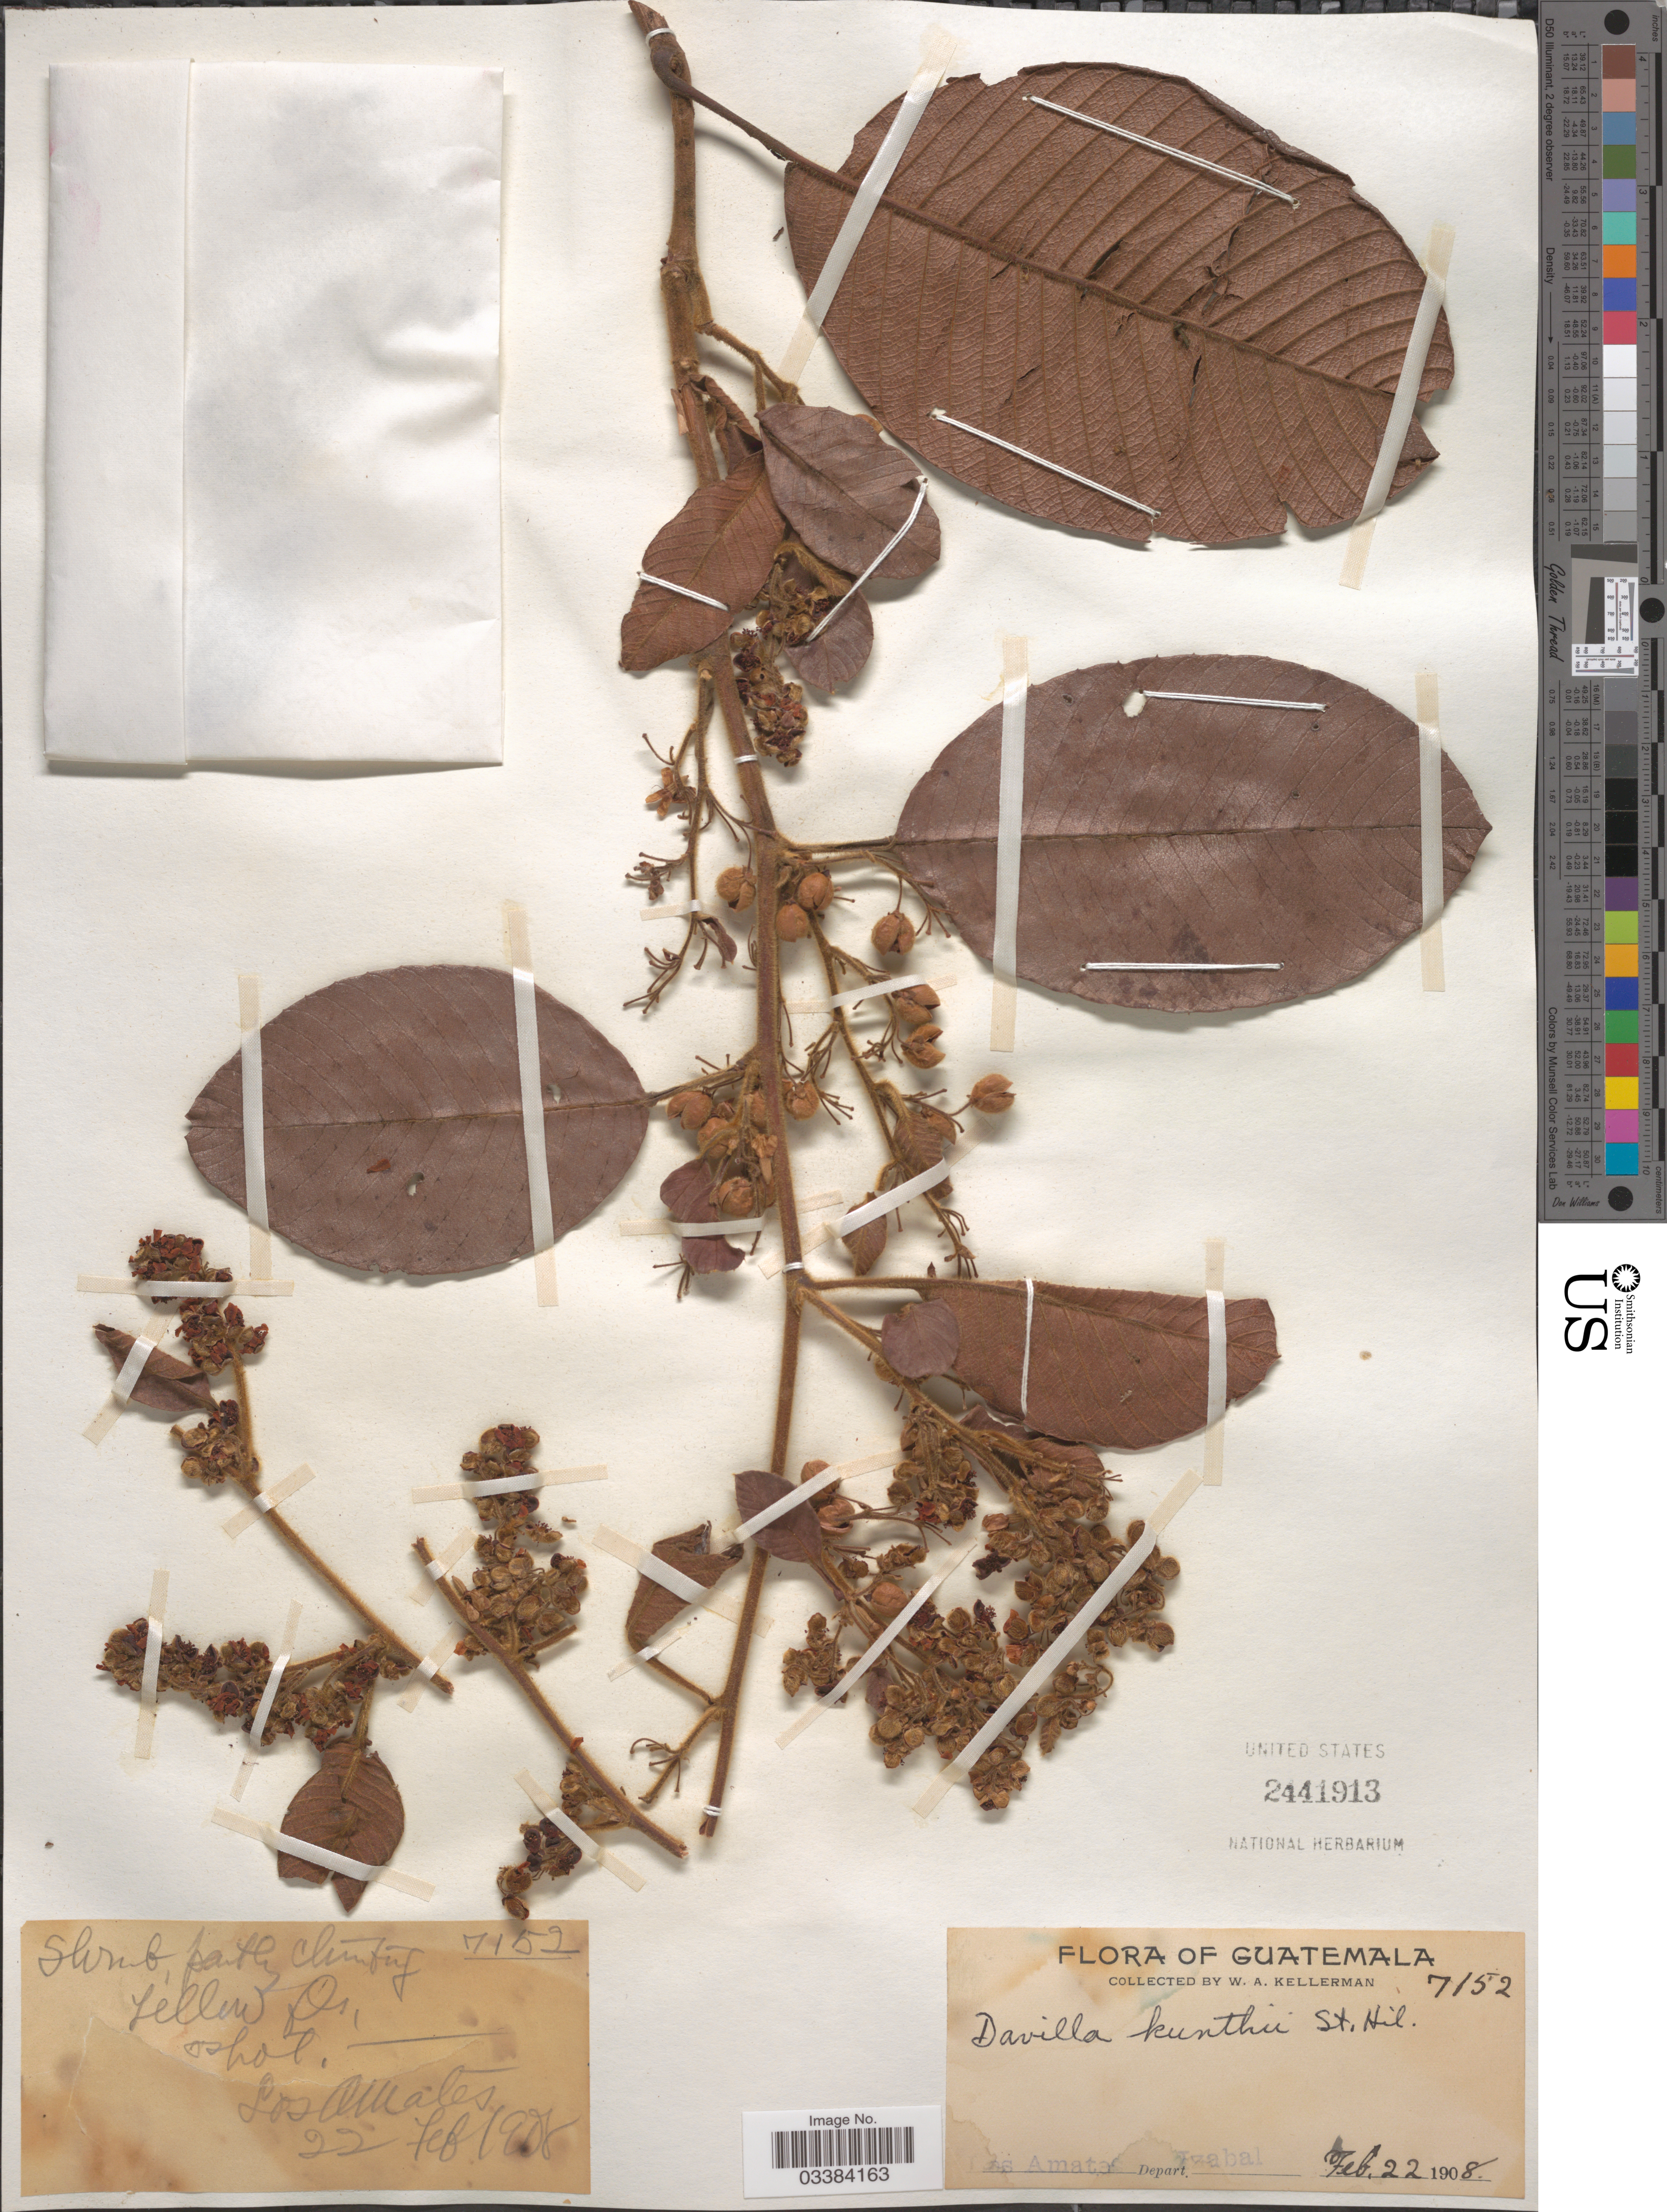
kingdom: Plantae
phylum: Tracheophyta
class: Magnoliopsida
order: Dilleniales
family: Dilleniaceae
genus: Davilla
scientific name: Davilla kunthii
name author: A. St.-Hil.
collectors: W. Kellerman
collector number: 7152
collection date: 1908-02-22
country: Guatemala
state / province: Izabal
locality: Los Amates. Depart. Izabal.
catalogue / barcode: US 2441913